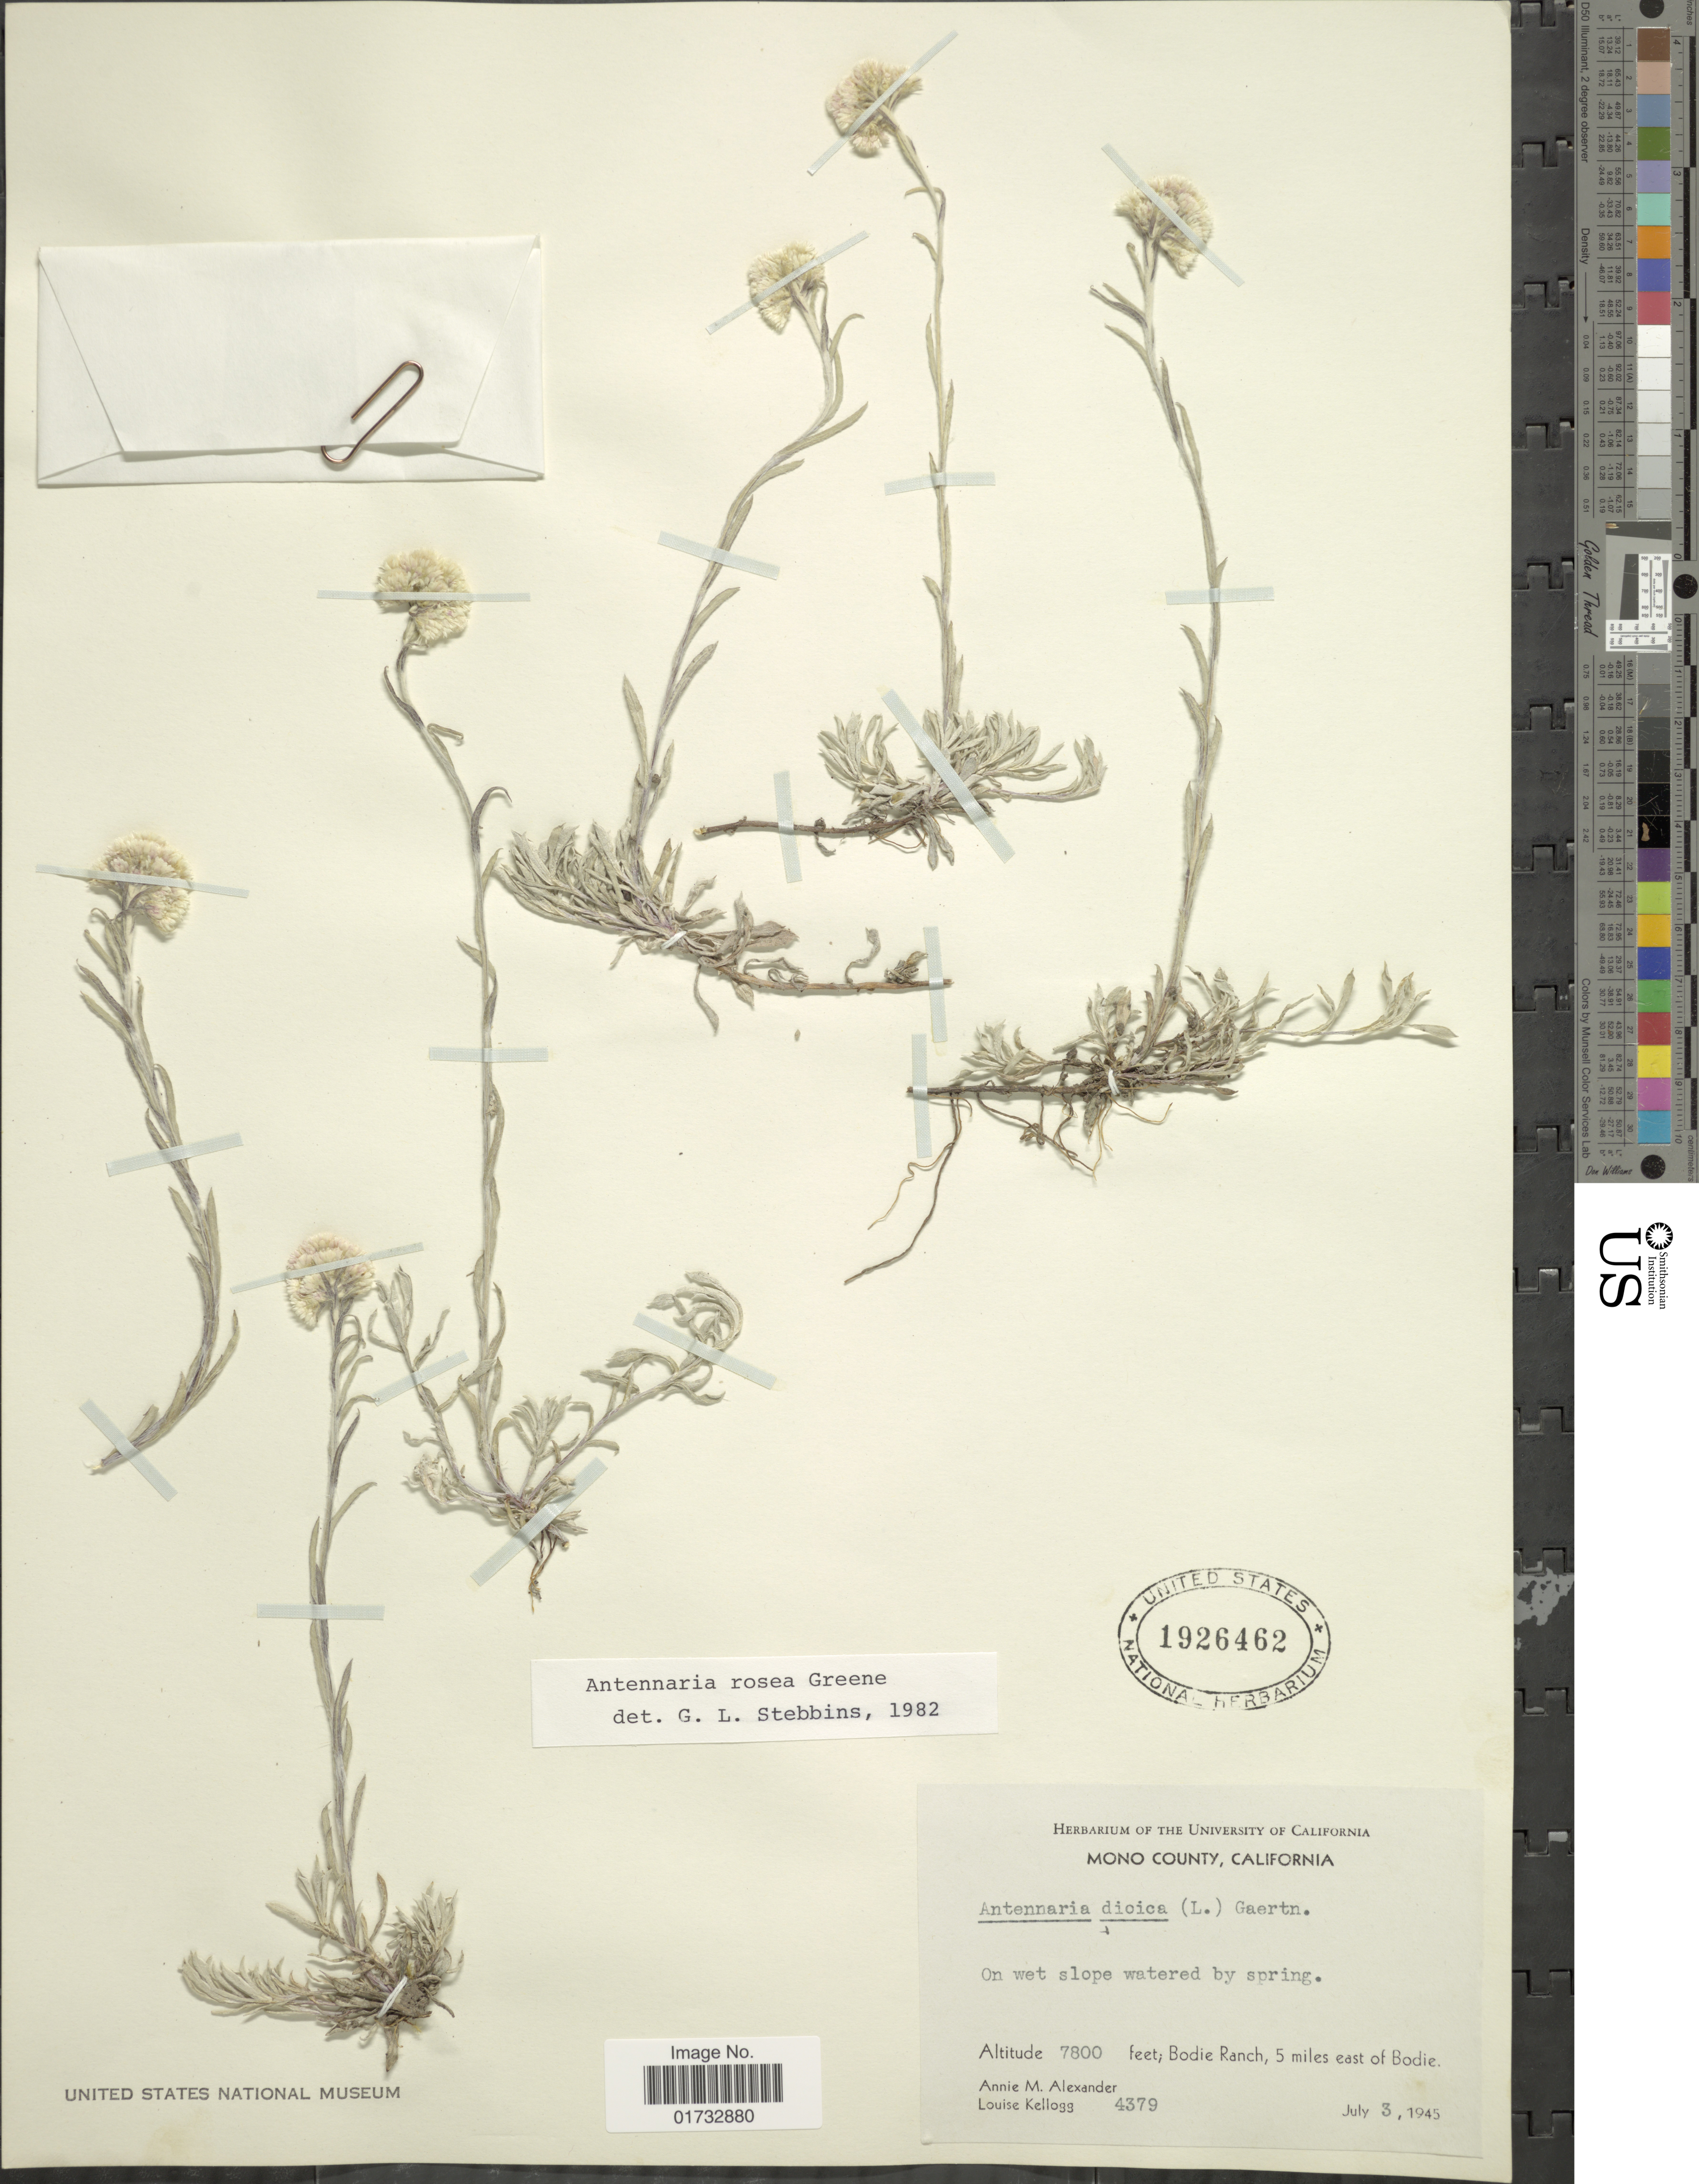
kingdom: Plantae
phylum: Tracheophyta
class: Magnoliopsida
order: Asterales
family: Asteraceae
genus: Antennaria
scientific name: Antennaria rosea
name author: Greene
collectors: A. M. Alexander & L. Kellogg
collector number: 4379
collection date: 1945-07-03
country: United States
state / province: California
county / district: Mono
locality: Mono County, on wet slope watered by springs, Bodie Ranch, 5 miles east of Bodie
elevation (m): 2377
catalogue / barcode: US 1926462